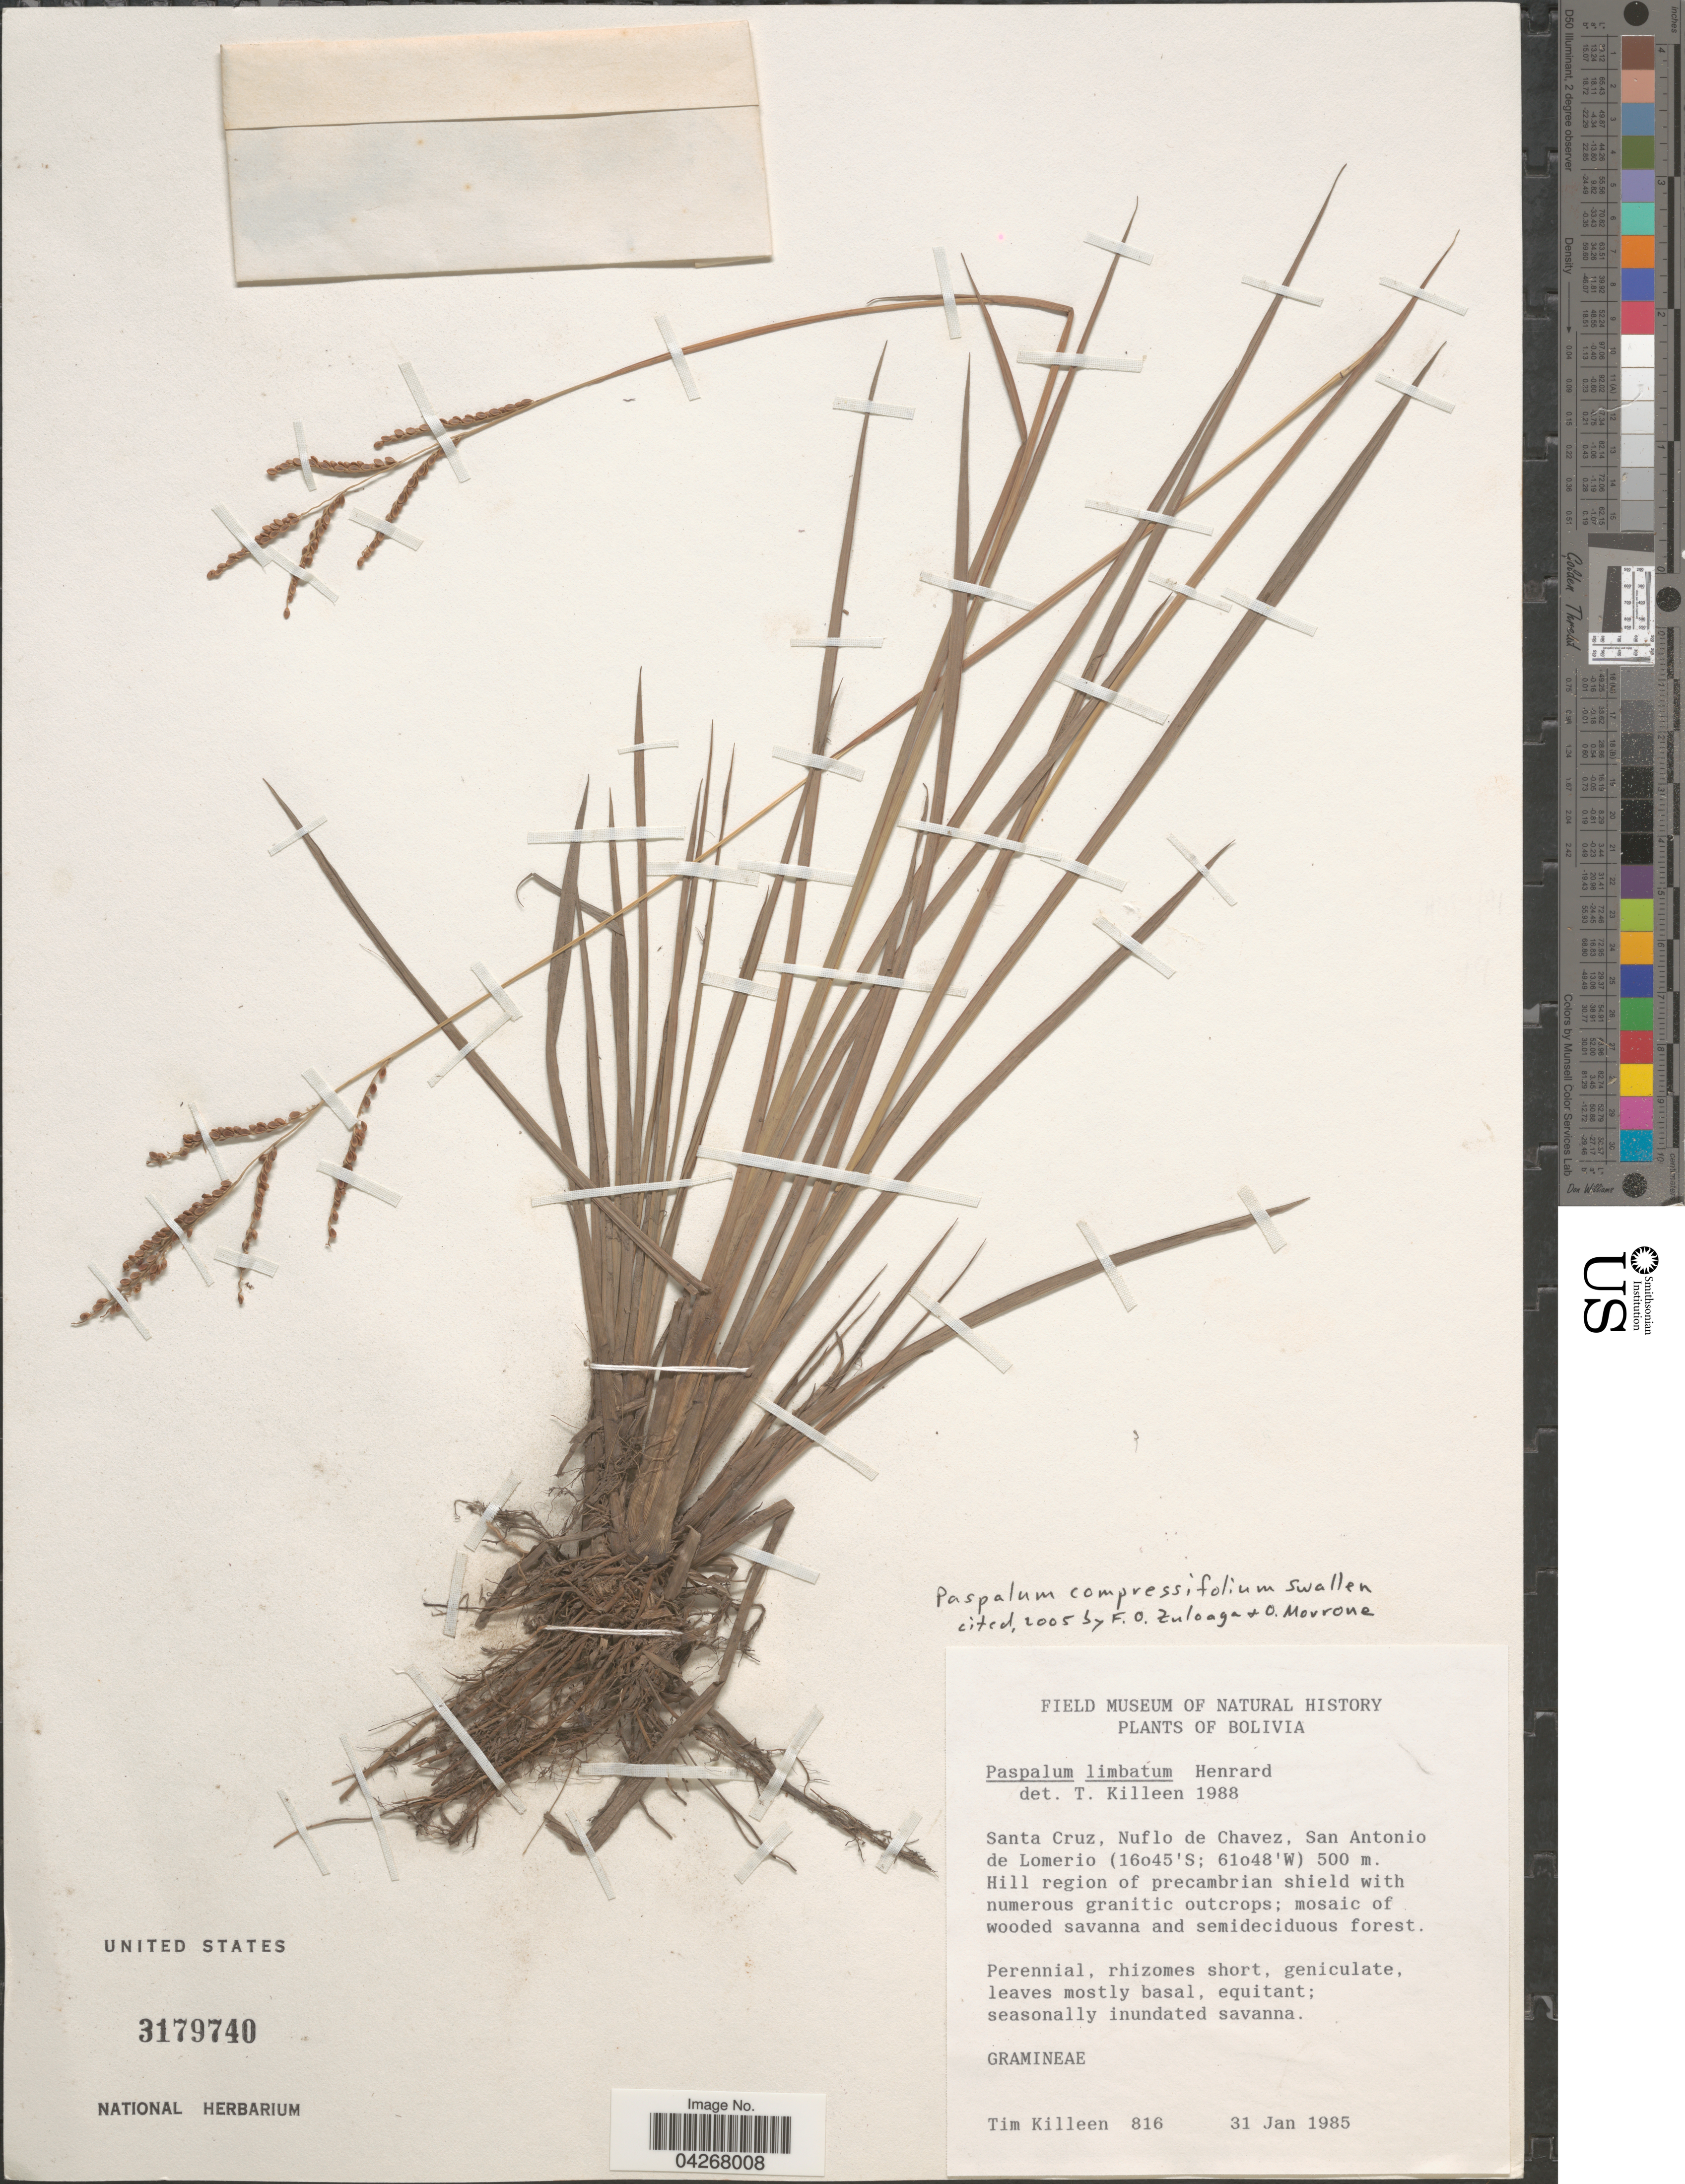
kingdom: Plantae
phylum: Tracheophyta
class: Liliopsida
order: Poales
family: Poaceae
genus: Paspalum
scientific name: Paspalum compressifolium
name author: Swallen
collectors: T. J. Killeen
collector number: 816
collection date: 1985-01-31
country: Bolivia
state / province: Santa Cruz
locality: Nuflo de Chavez, San Antonio de Lomerio.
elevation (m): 500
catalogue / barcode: US 3179740